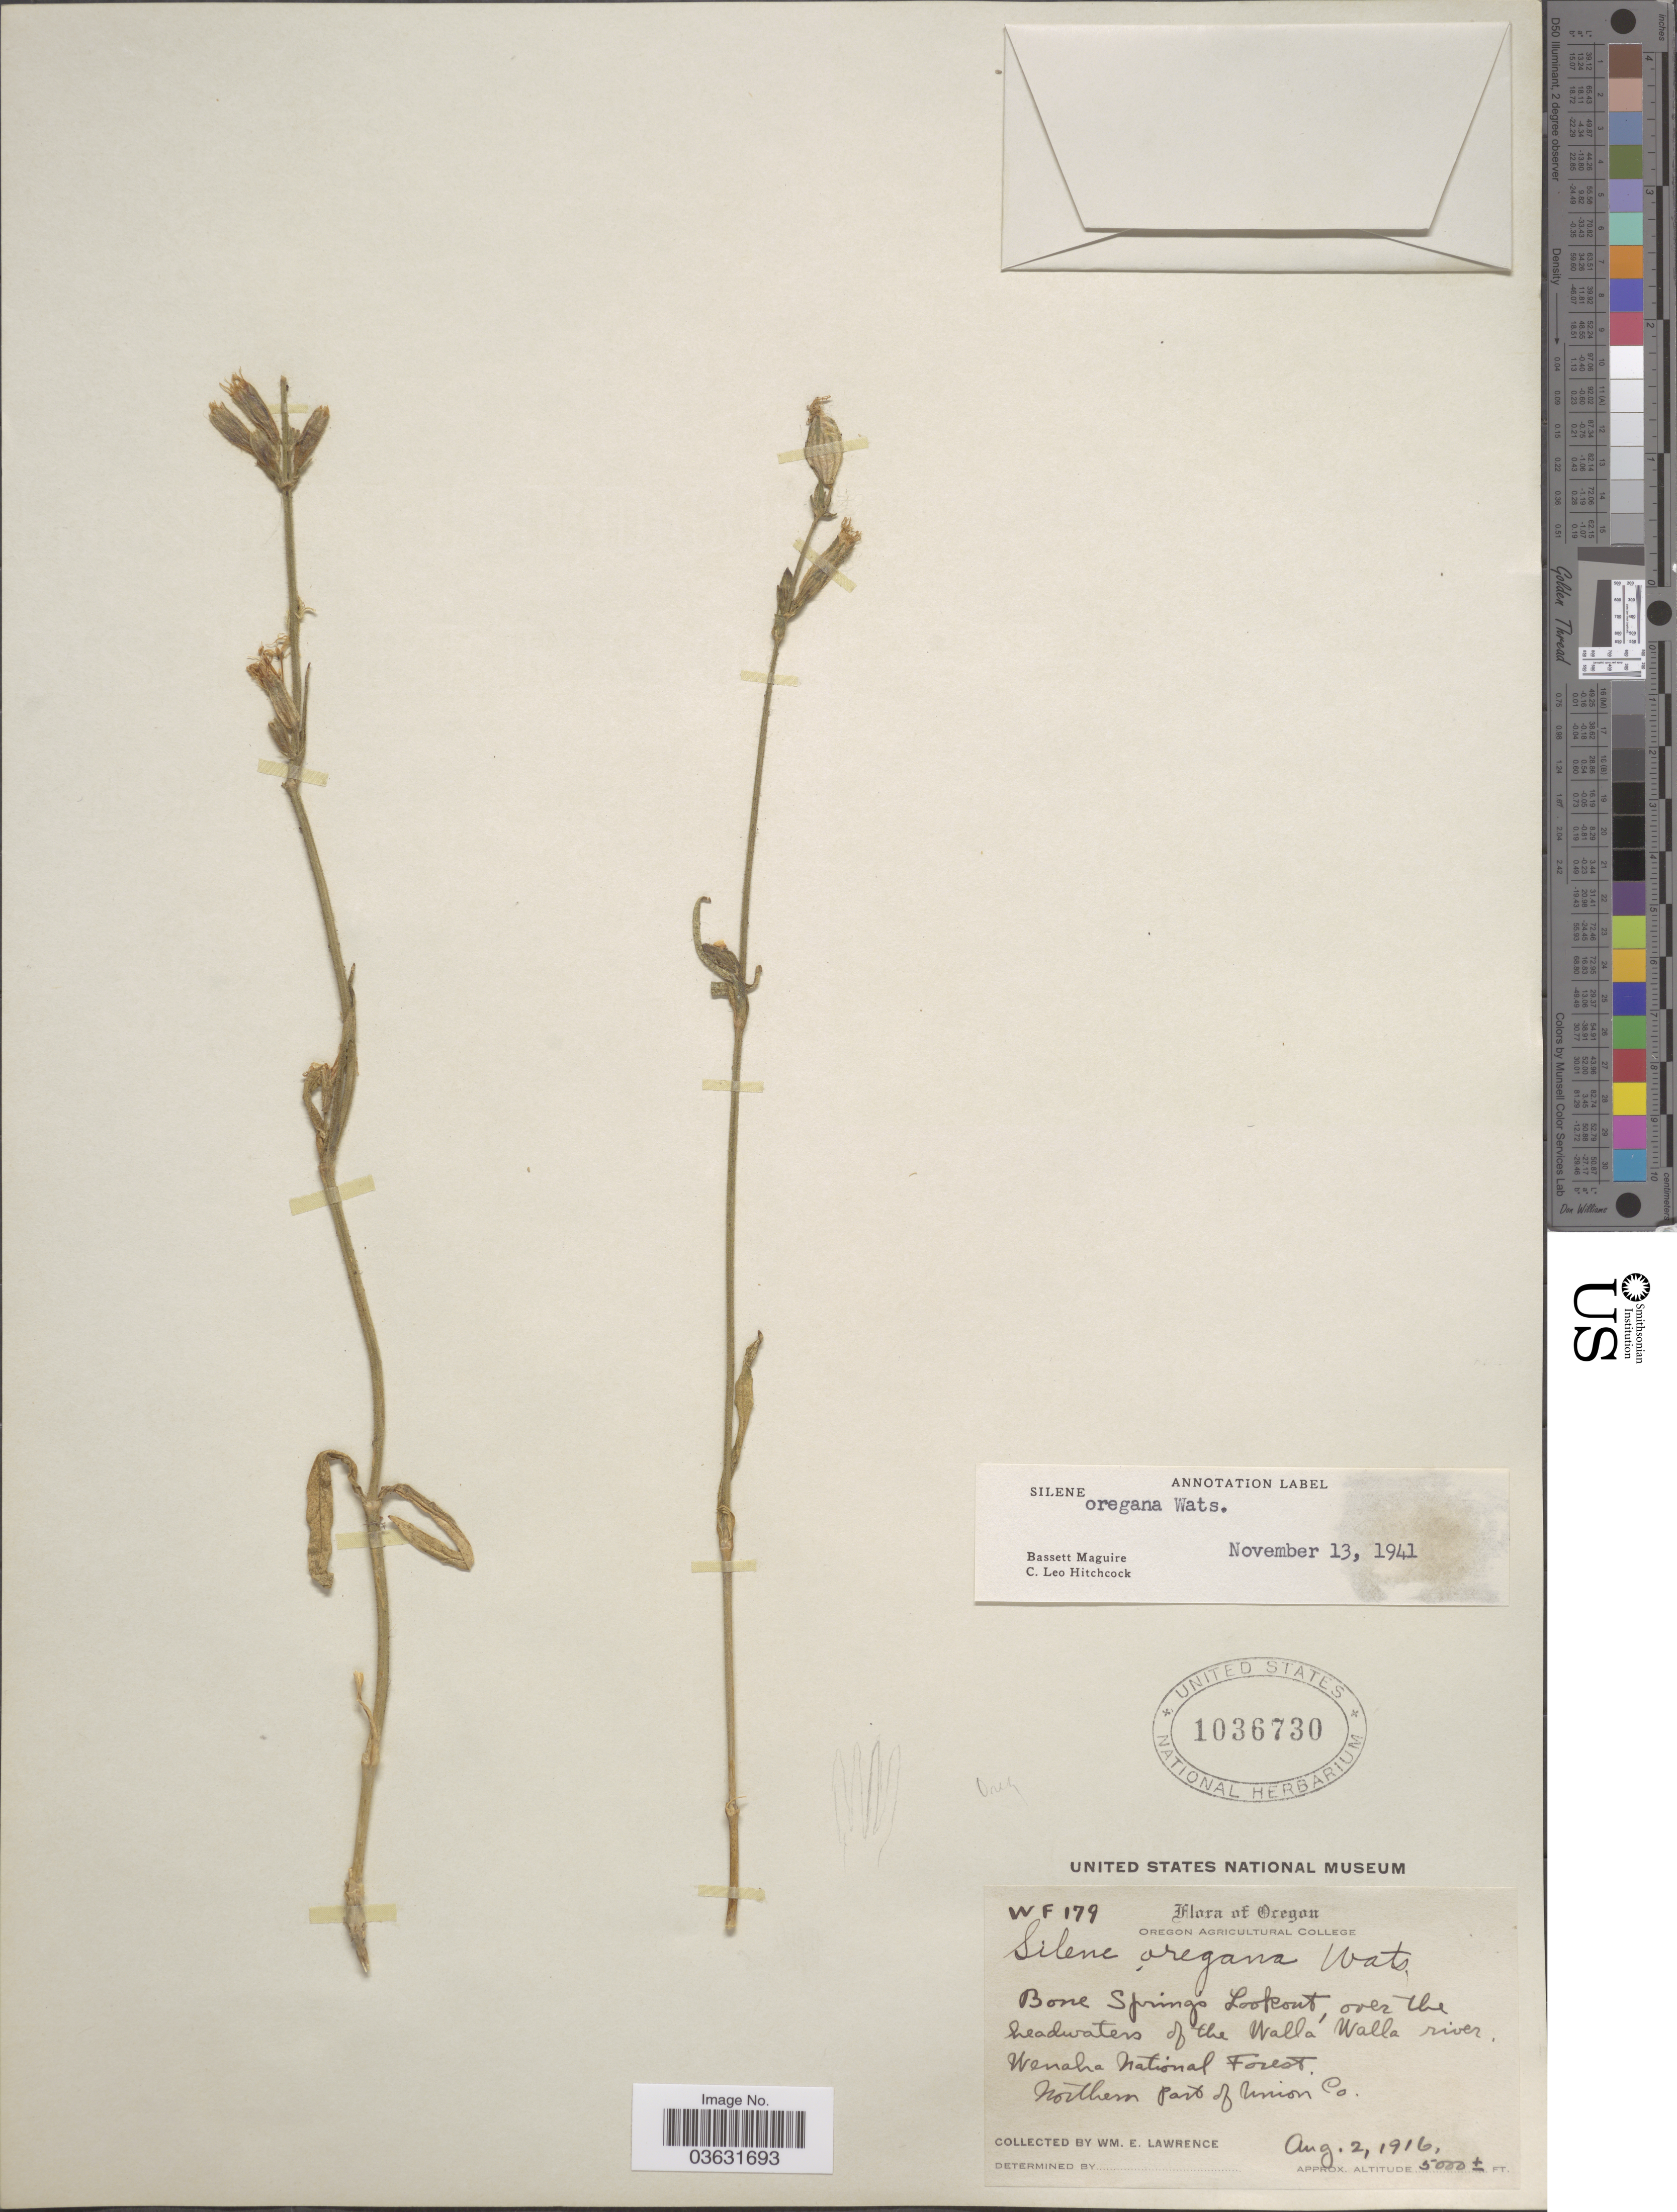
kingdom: Plantae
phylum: Tracheophyta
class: Magnoliopsida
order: Caryophyllales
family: Caryophyllaceae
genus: Silene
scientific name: Silene oregana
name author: S. Watson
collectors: W. Lawrence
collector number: WF179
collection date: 1916-08-02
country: United States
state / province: Oregon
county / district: Union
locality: Bone Springs Lookout, over the headwaters of the Walla Walla river, Wenaha National Forest. Northern part of Union Co.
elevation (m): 1524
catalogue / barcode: US 1036730